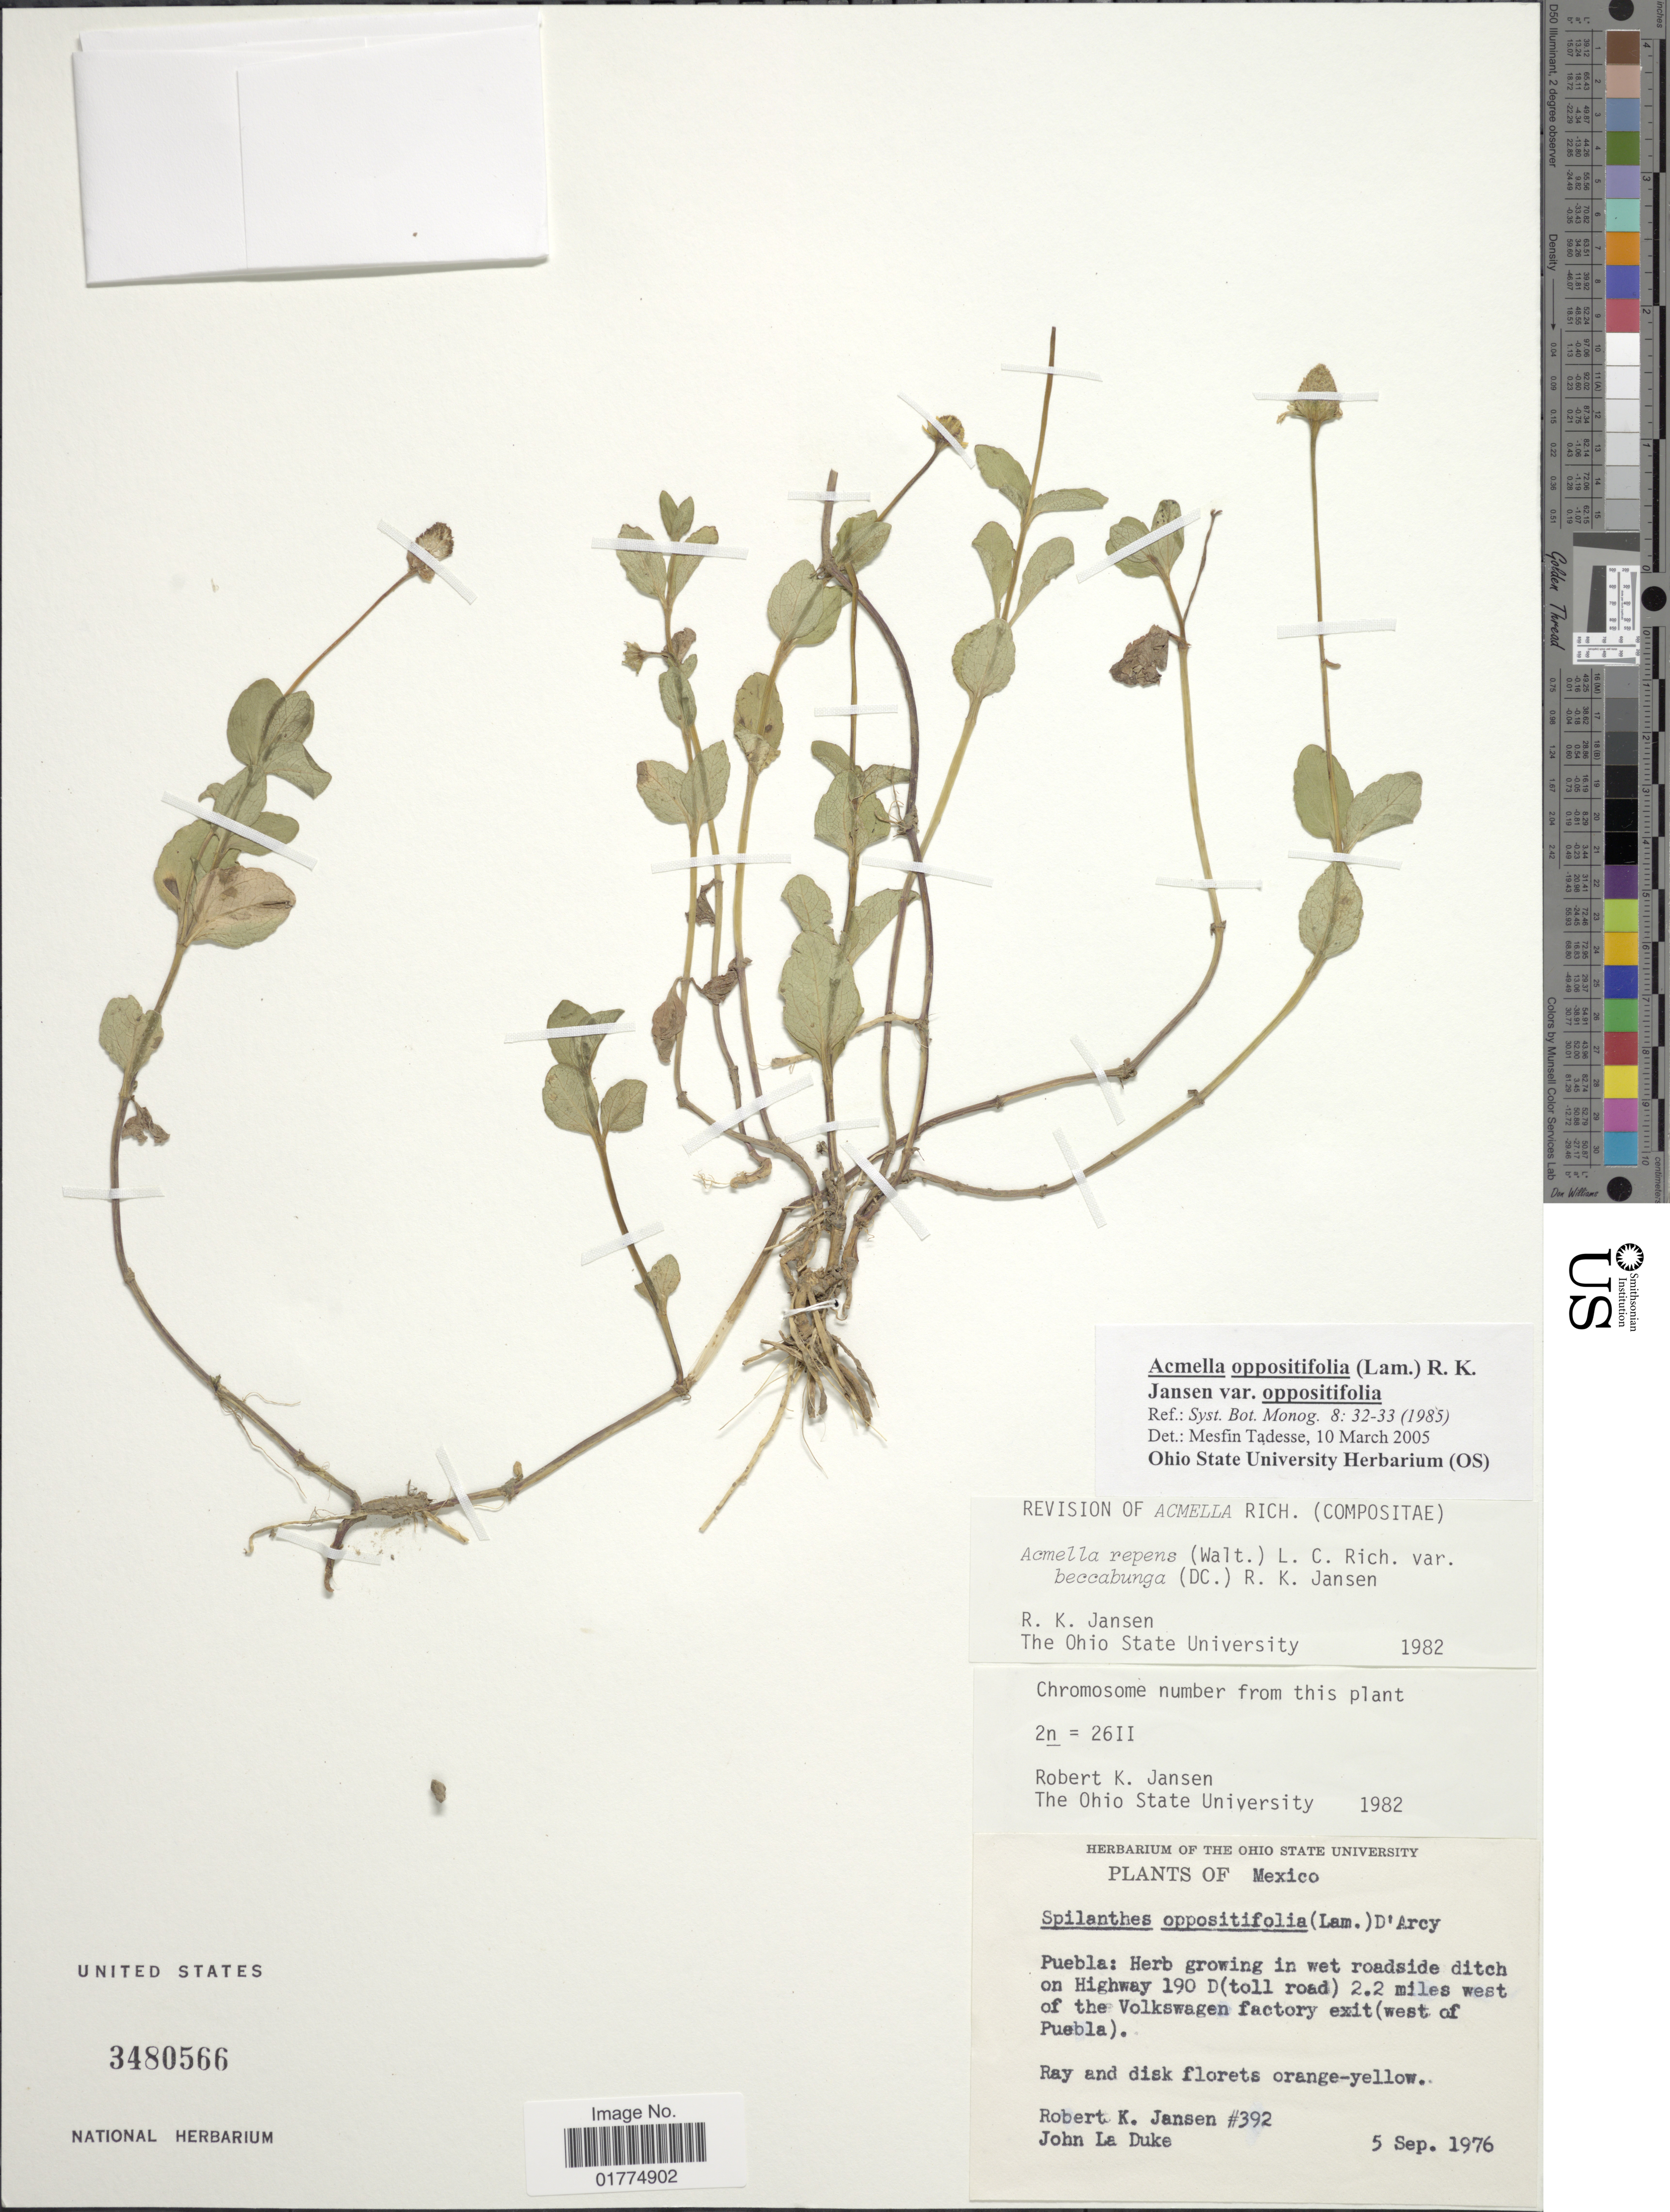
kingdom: Plantae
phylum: Tracheophyta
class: Magnoliopsida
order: Asterales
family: Asteraceae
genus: Acmella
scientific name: Acmella repens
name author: (Walter) Rich.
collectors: R. K. Jansen & J. La Duke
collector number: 392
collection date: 1976-09-05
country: Mexico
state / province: Puebla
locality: Puebla: herb growing in wet roadside ditch on Highway 190 D (toll road) 2.2 miles west of the Volkswagen factory exit (west of Puebla)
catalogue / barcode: US 3480566